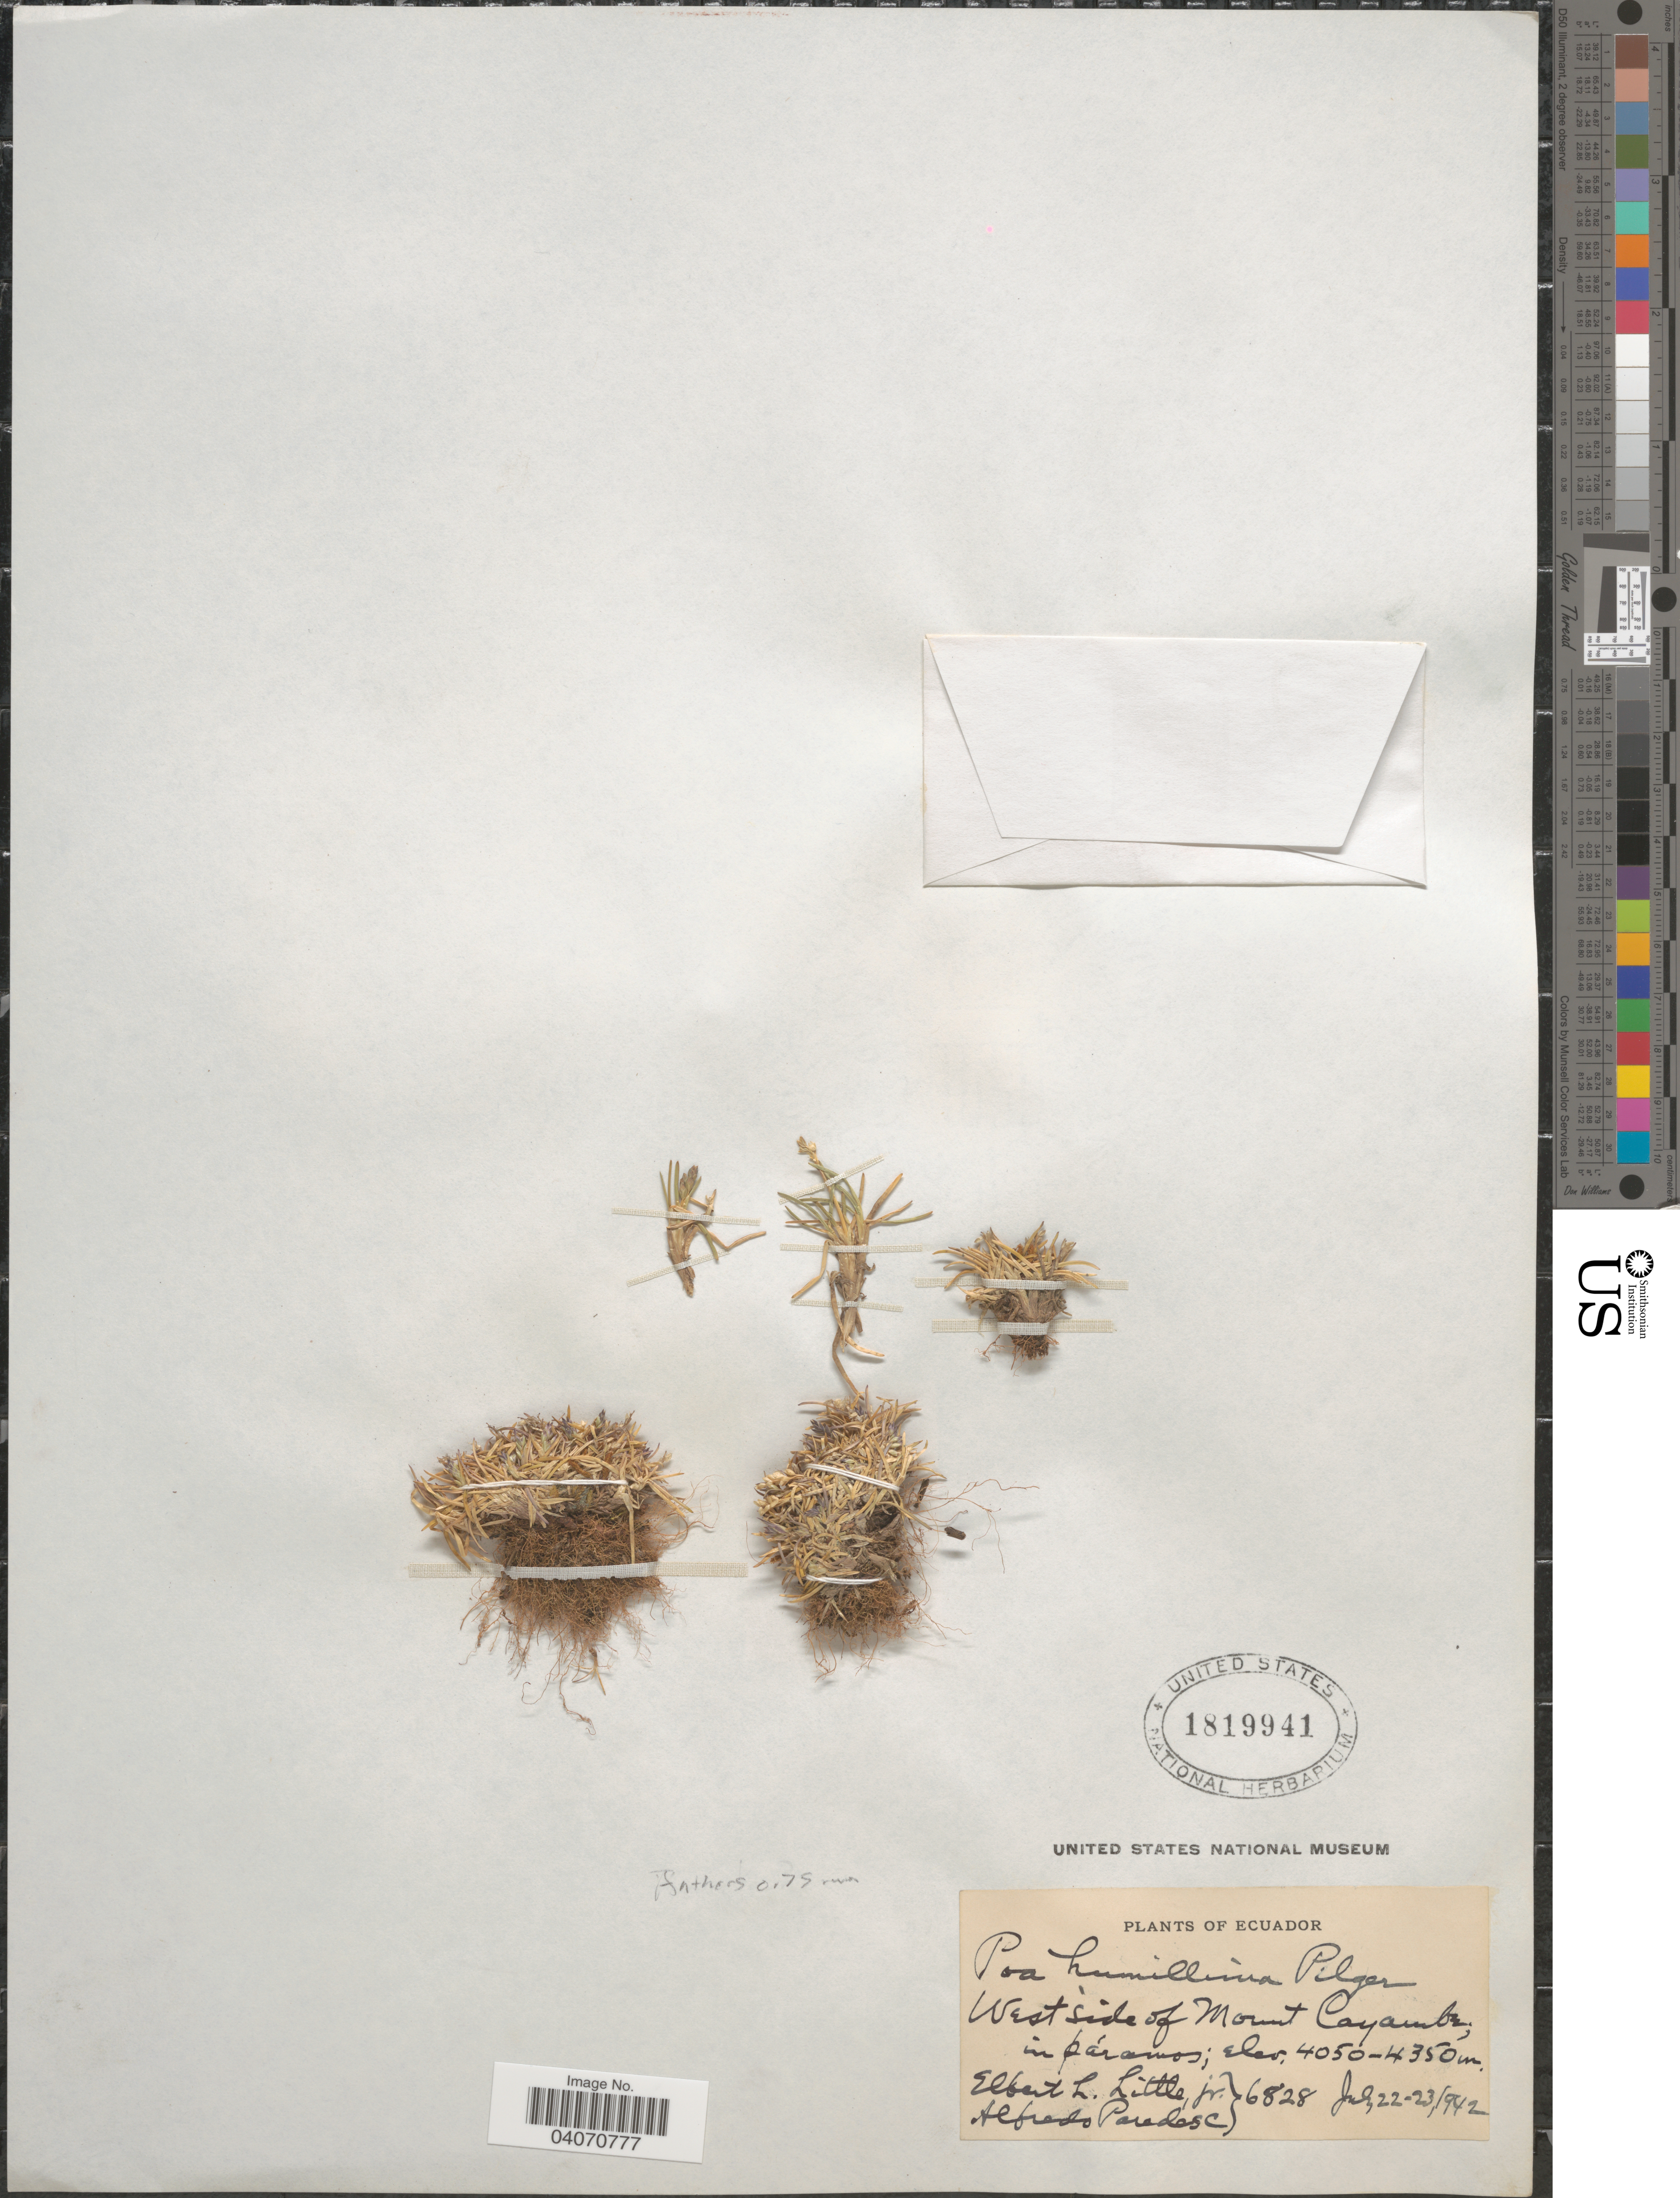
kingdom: Plantae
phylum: Tracheophyta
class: Liliopsida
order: Poales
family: Poaceae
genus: Poa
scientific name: Poa humillima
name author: Pilg.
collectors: E. L. Little & A. Paredes C.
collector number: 6828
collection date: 1942-07-22/1942-07-23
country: Ecuador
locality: West side of Mount Cayambe; in páramos.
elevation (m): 4050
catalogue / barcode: US 1819941